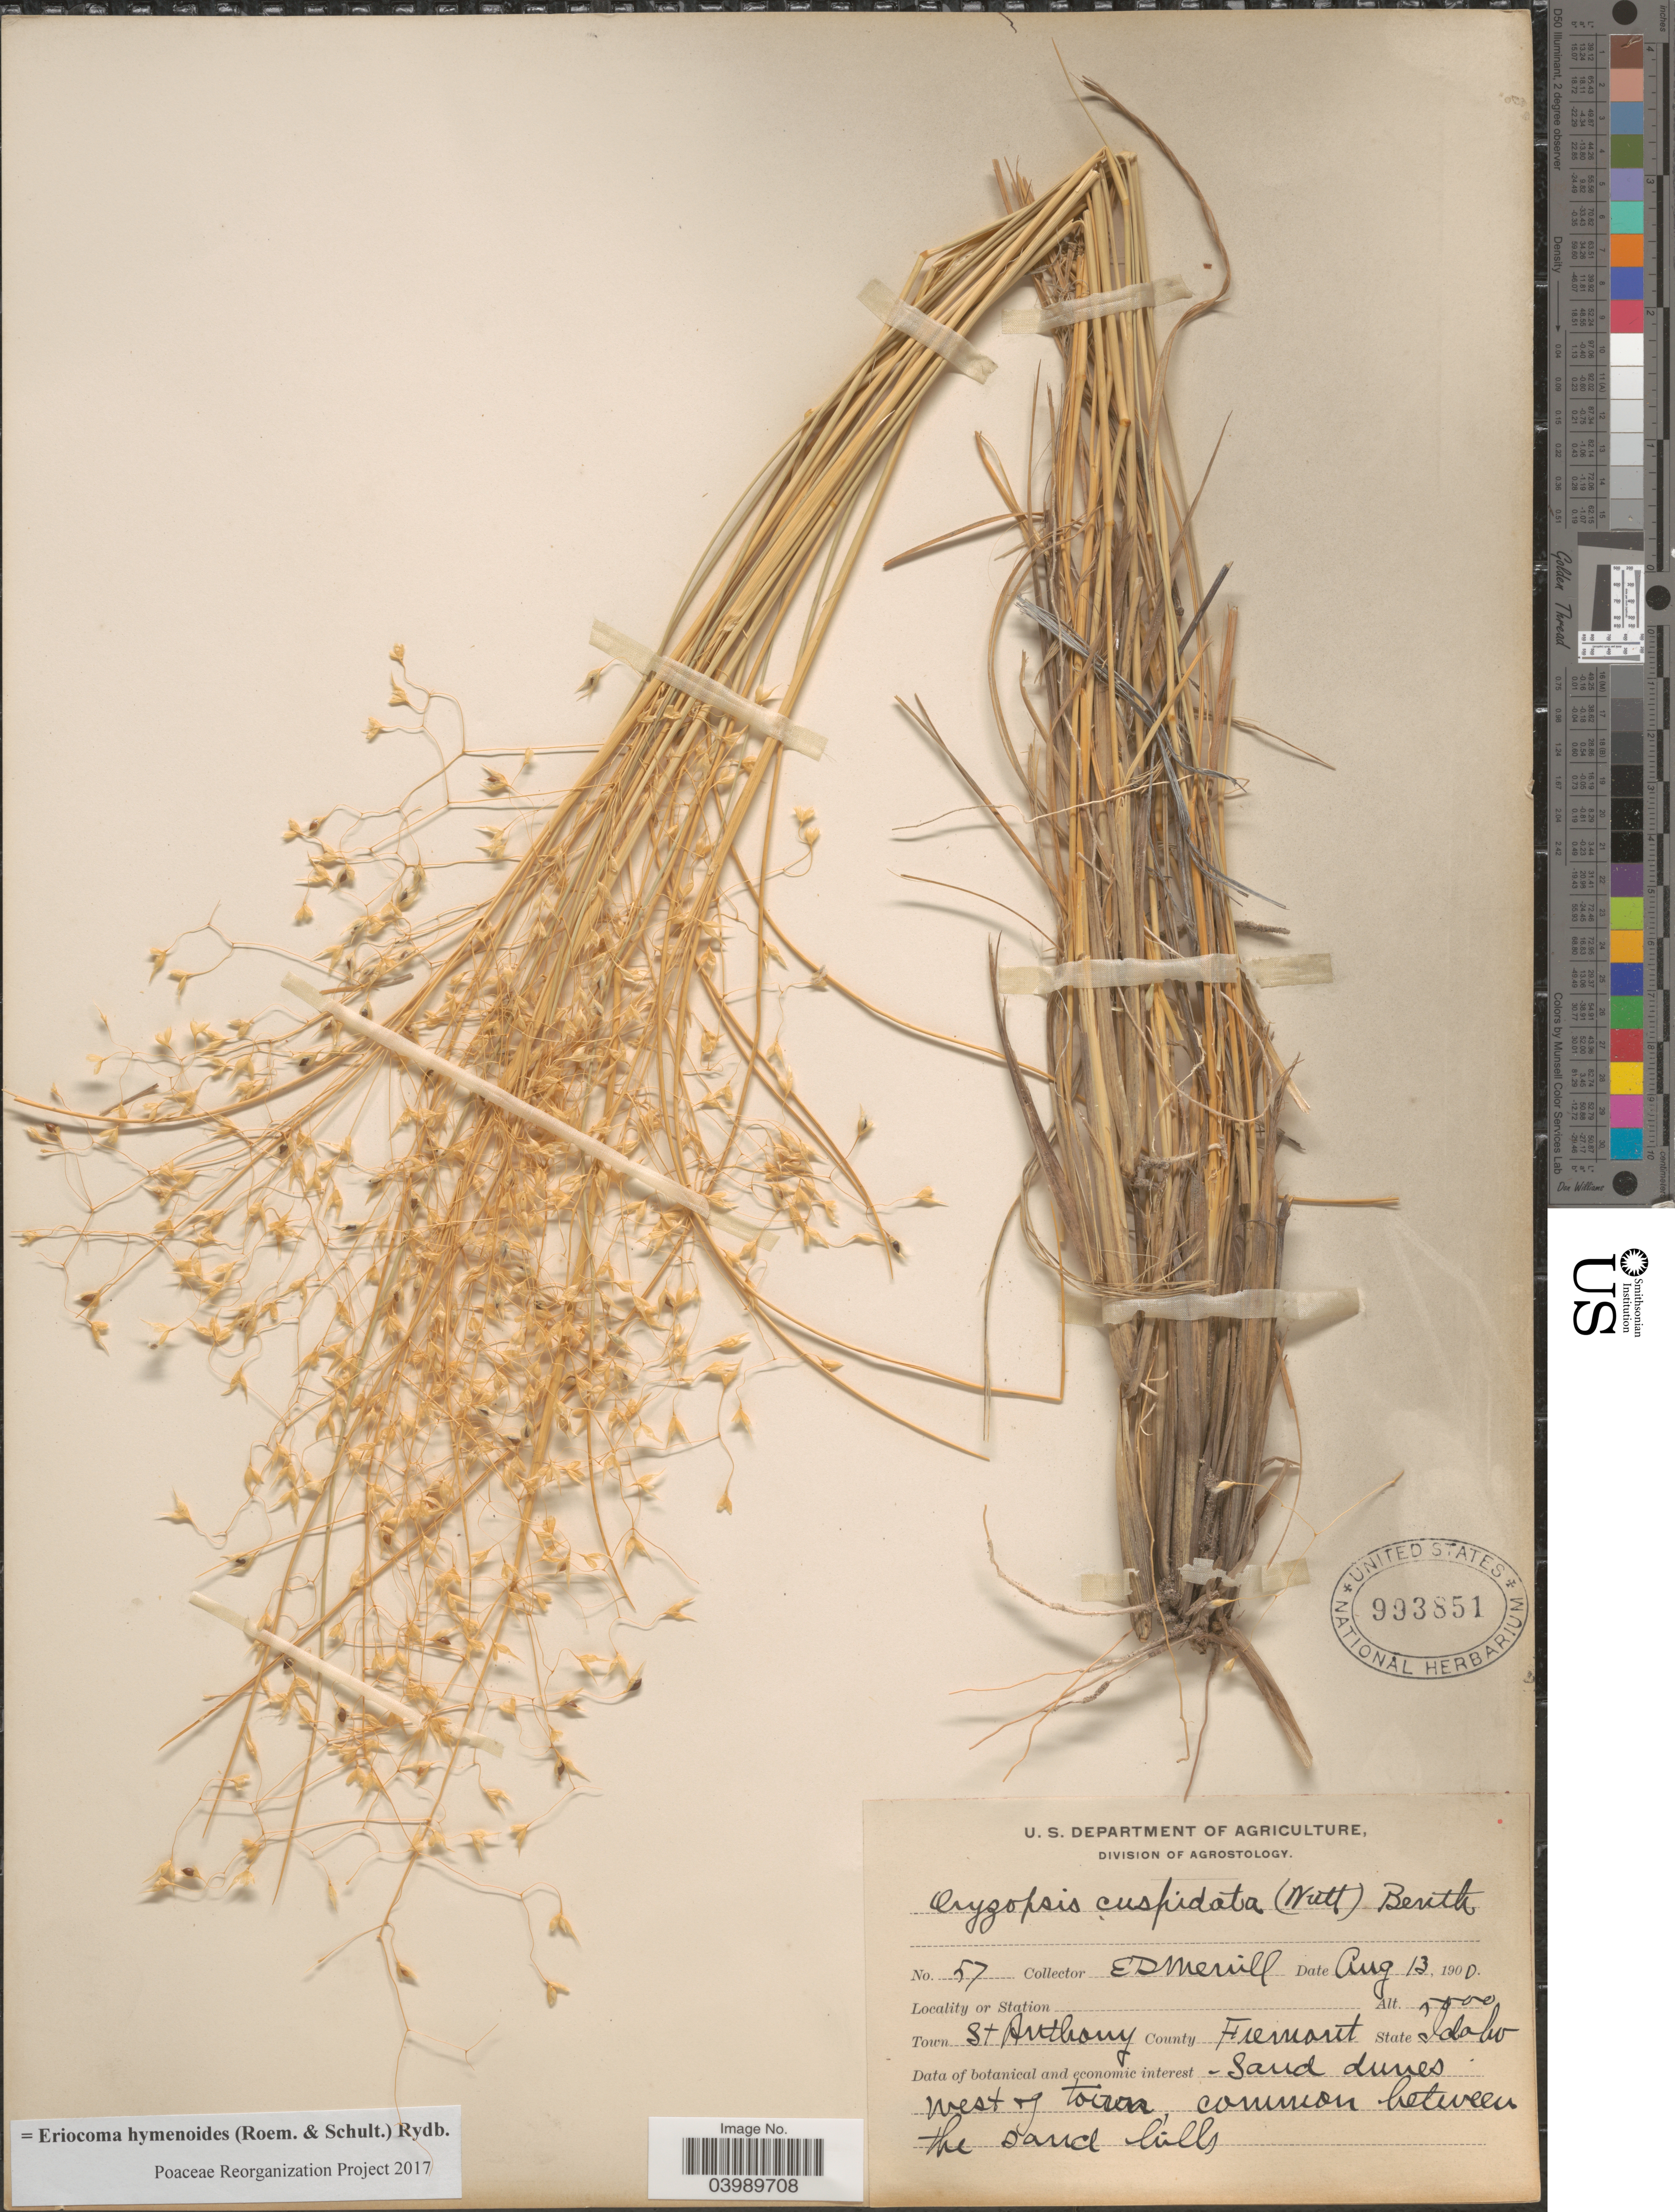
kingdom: Plantae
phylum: Tracheophyta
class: Liliopsida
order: Poales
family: Poaceae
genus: Eriocoma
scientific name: Eriocoma hymenoides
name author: (Roem. & Schult.) Rydb.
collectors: E. D. Merrill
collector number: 57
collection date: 1900-08-13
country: United States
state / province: Idaho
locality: Town St. Anthony. County Fremont. West of town.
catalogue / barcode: US 993851